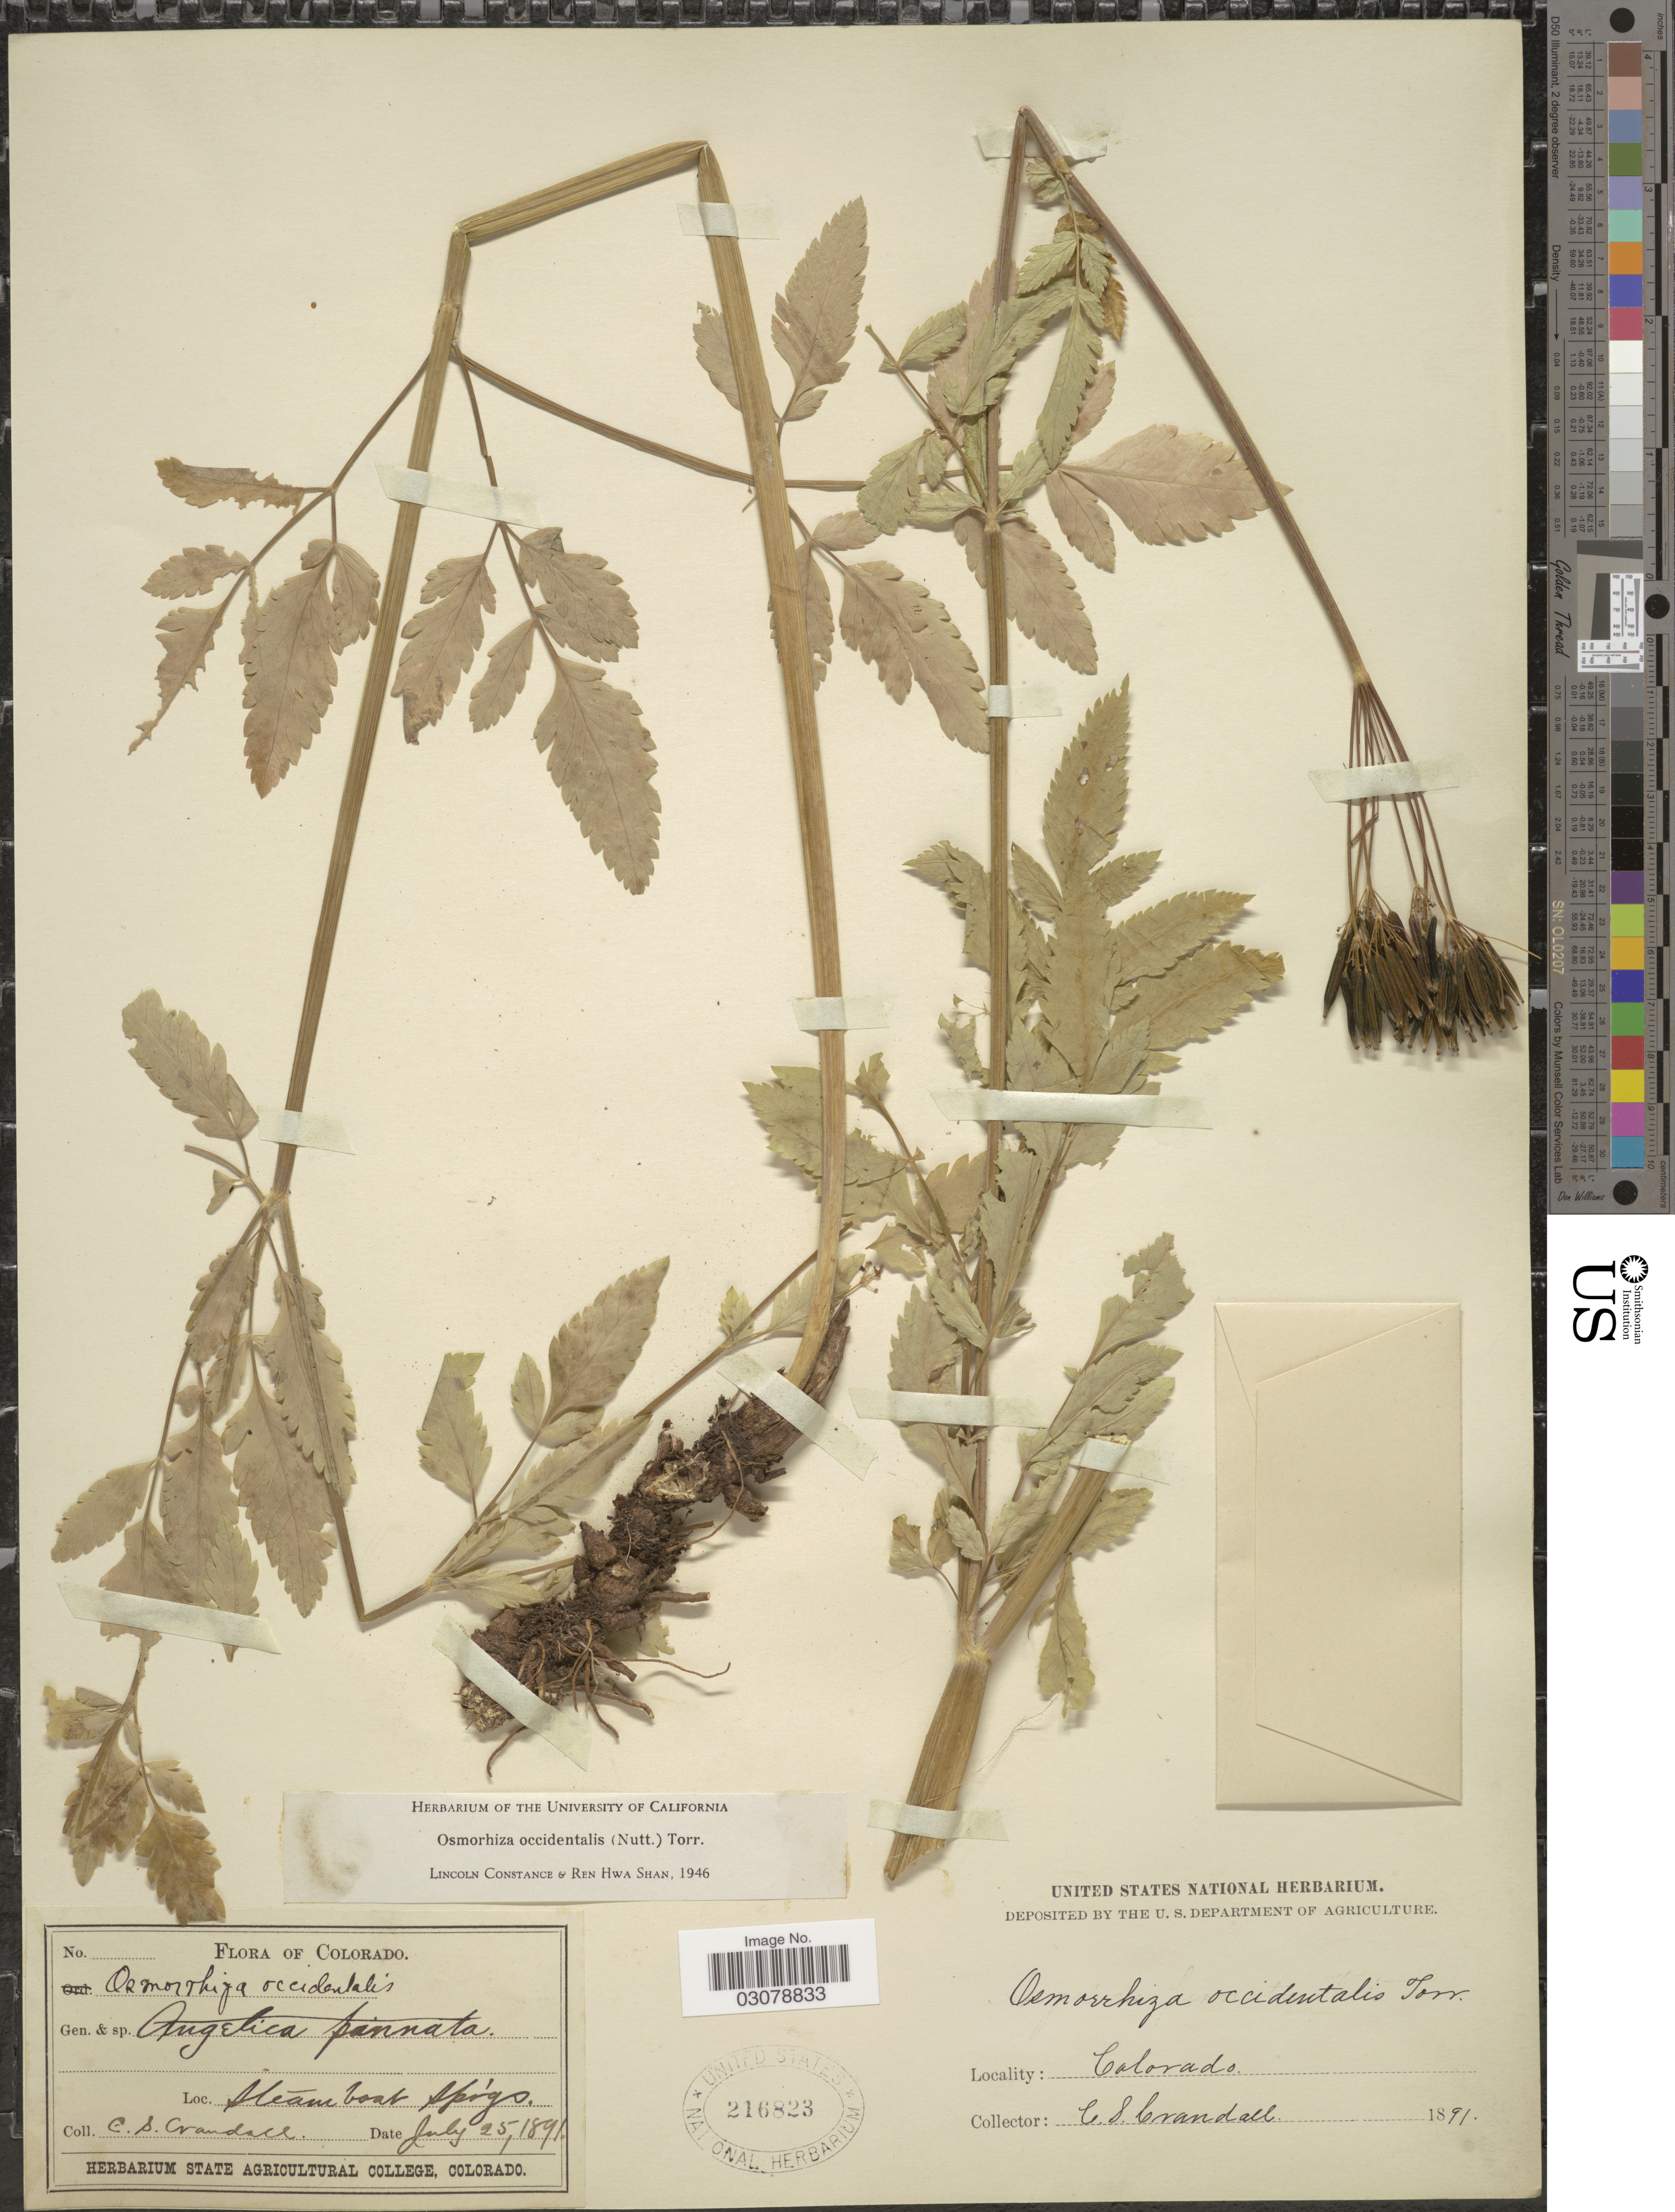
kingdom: Plantae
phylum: Tracheophyta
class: Magnoliopsida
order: Apiales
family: Apiaceae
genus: Osmorhiza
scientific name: Osmorhiza occidentalis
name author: (Nutt.) Torr.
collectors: C. Crandall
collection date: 1891-07-25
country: United States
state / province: Colorado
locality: Steam boat Springs.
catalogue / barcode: US 216823